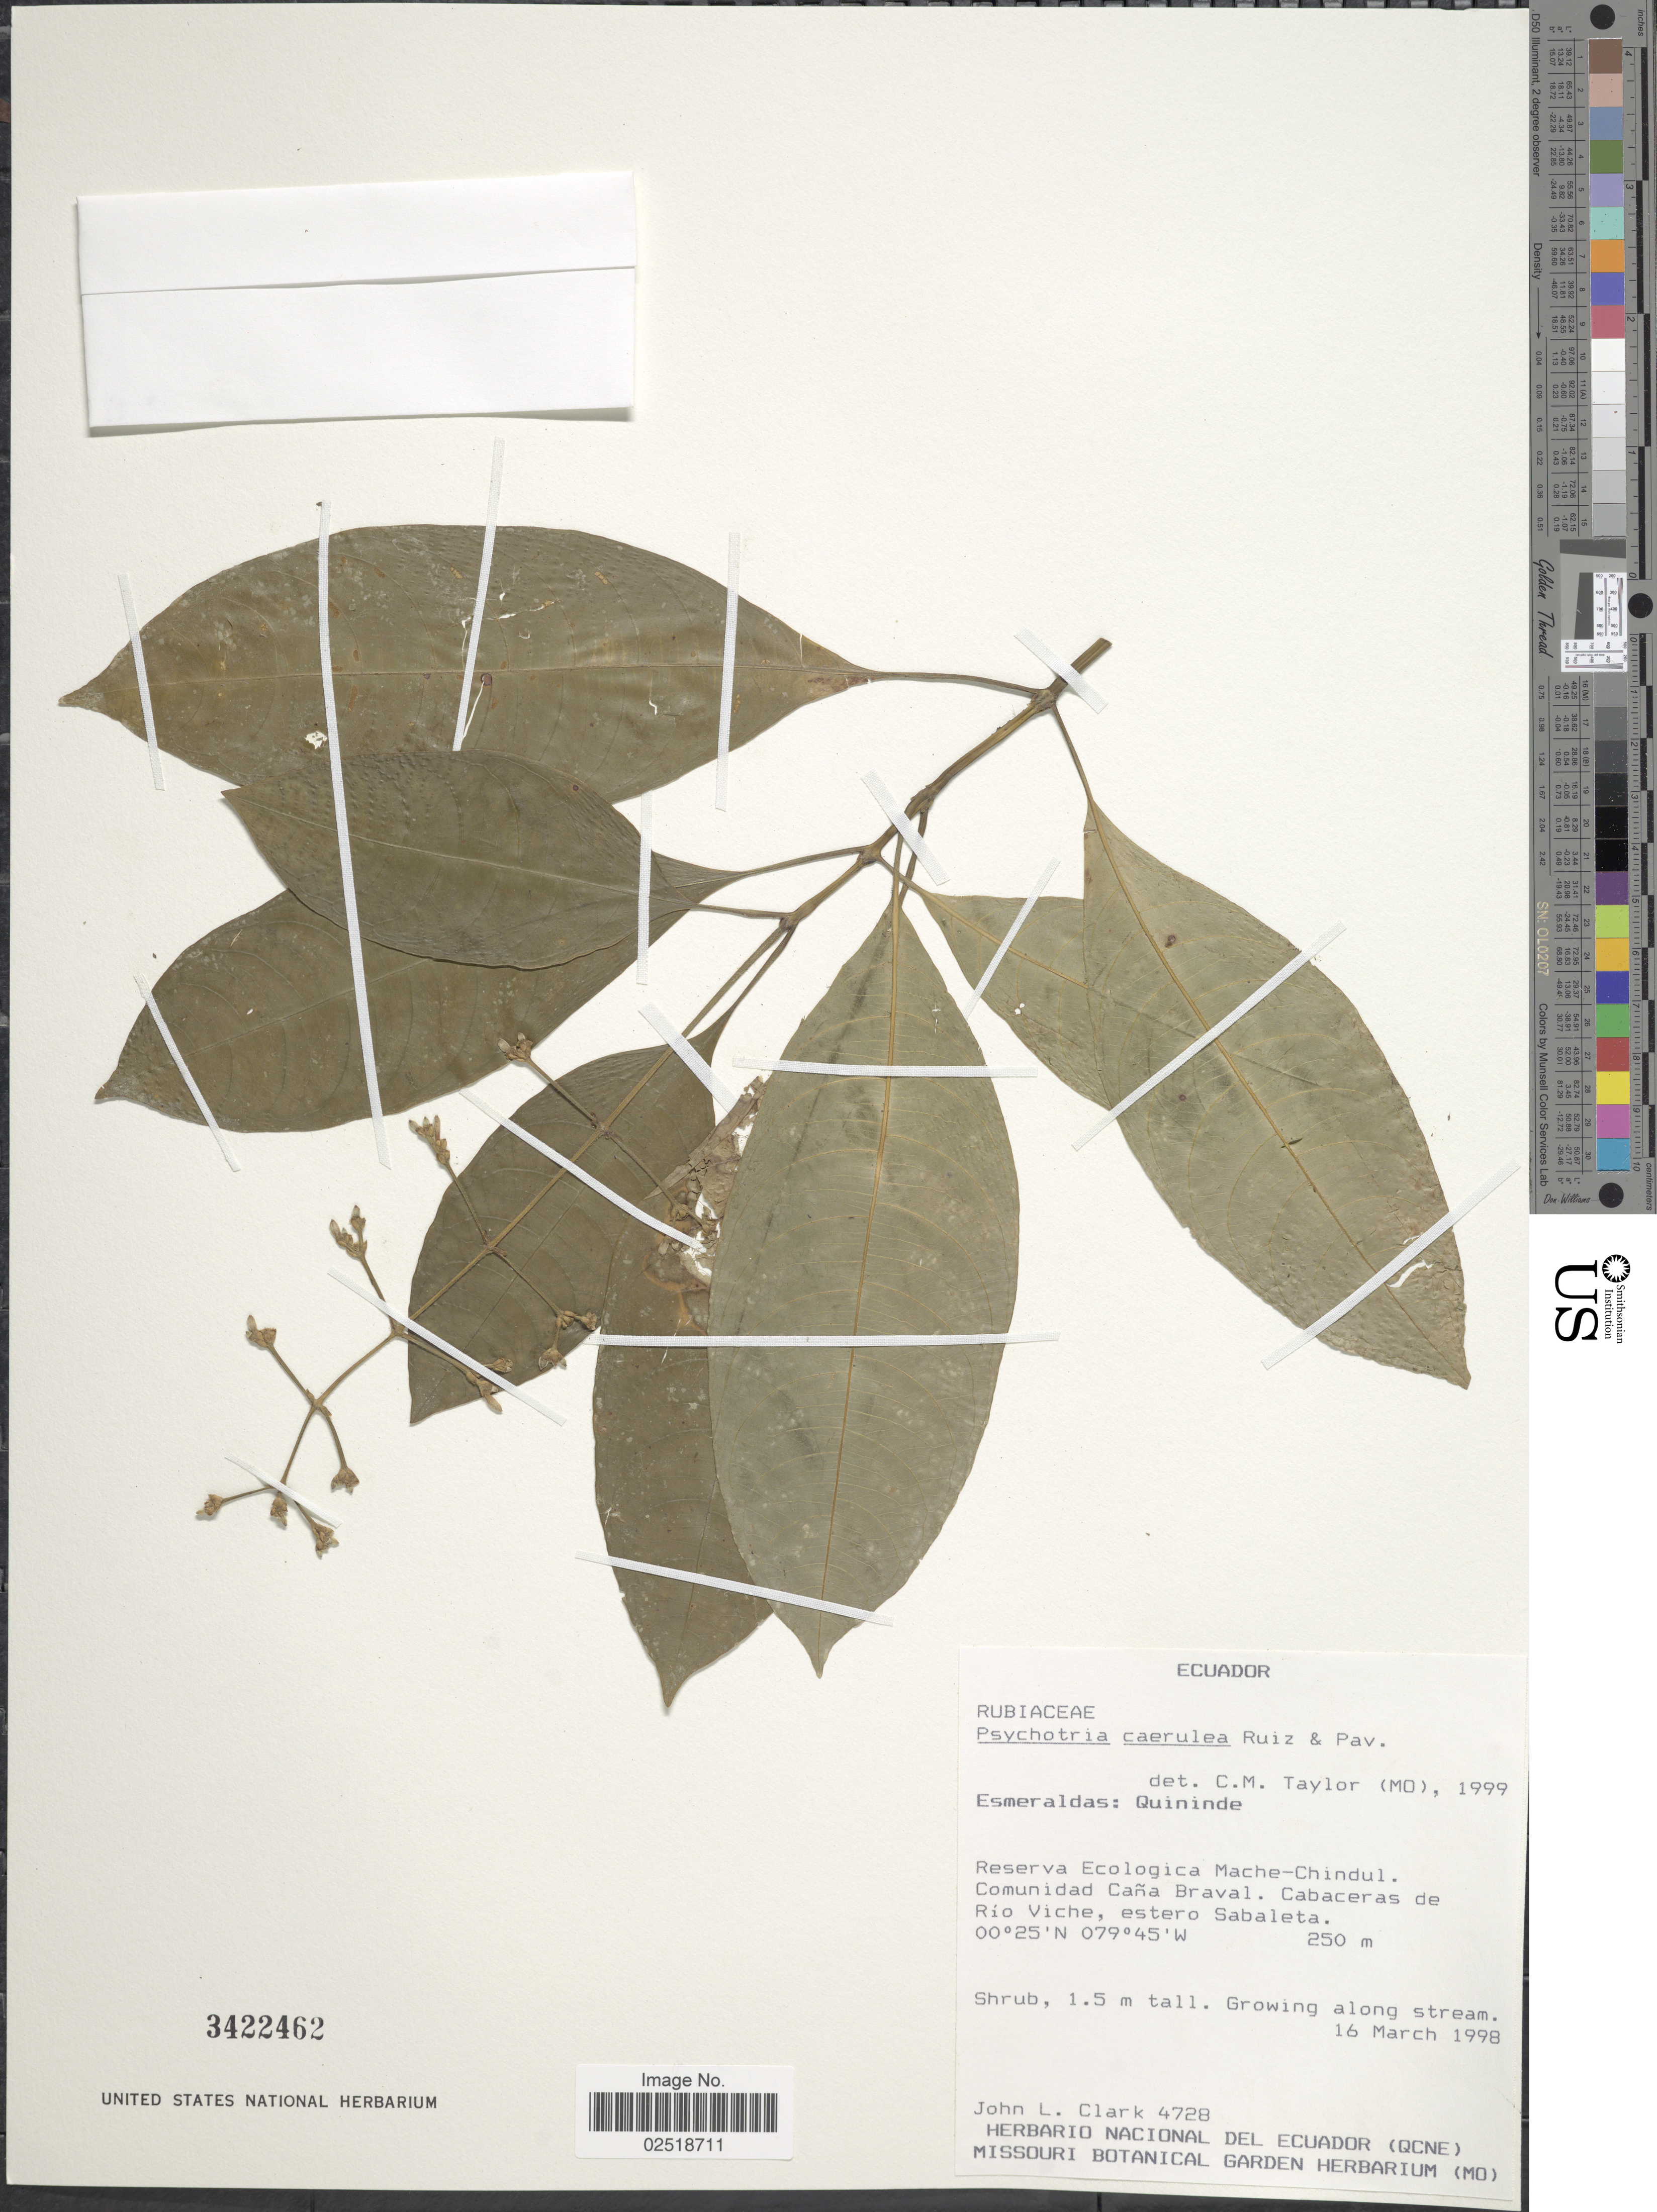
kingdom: Plantae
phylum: Tracheophyta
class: Magnoliopsida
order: Gentianales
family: Rubiaceae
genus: Psychotria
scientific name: Psychotria caerulea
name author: Ruiz & Pav.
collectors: J. L. Clark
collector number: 4728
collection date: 1998-03-16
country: Ecuador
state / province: Esmeraldas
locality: Quininde, Reserva Ecologica Mache-Chindul. Comunidad Caña Braval. cabeceras de Río Viche, estero Sabaleta. Growing along stream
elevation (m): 250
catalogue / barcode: US 3422462